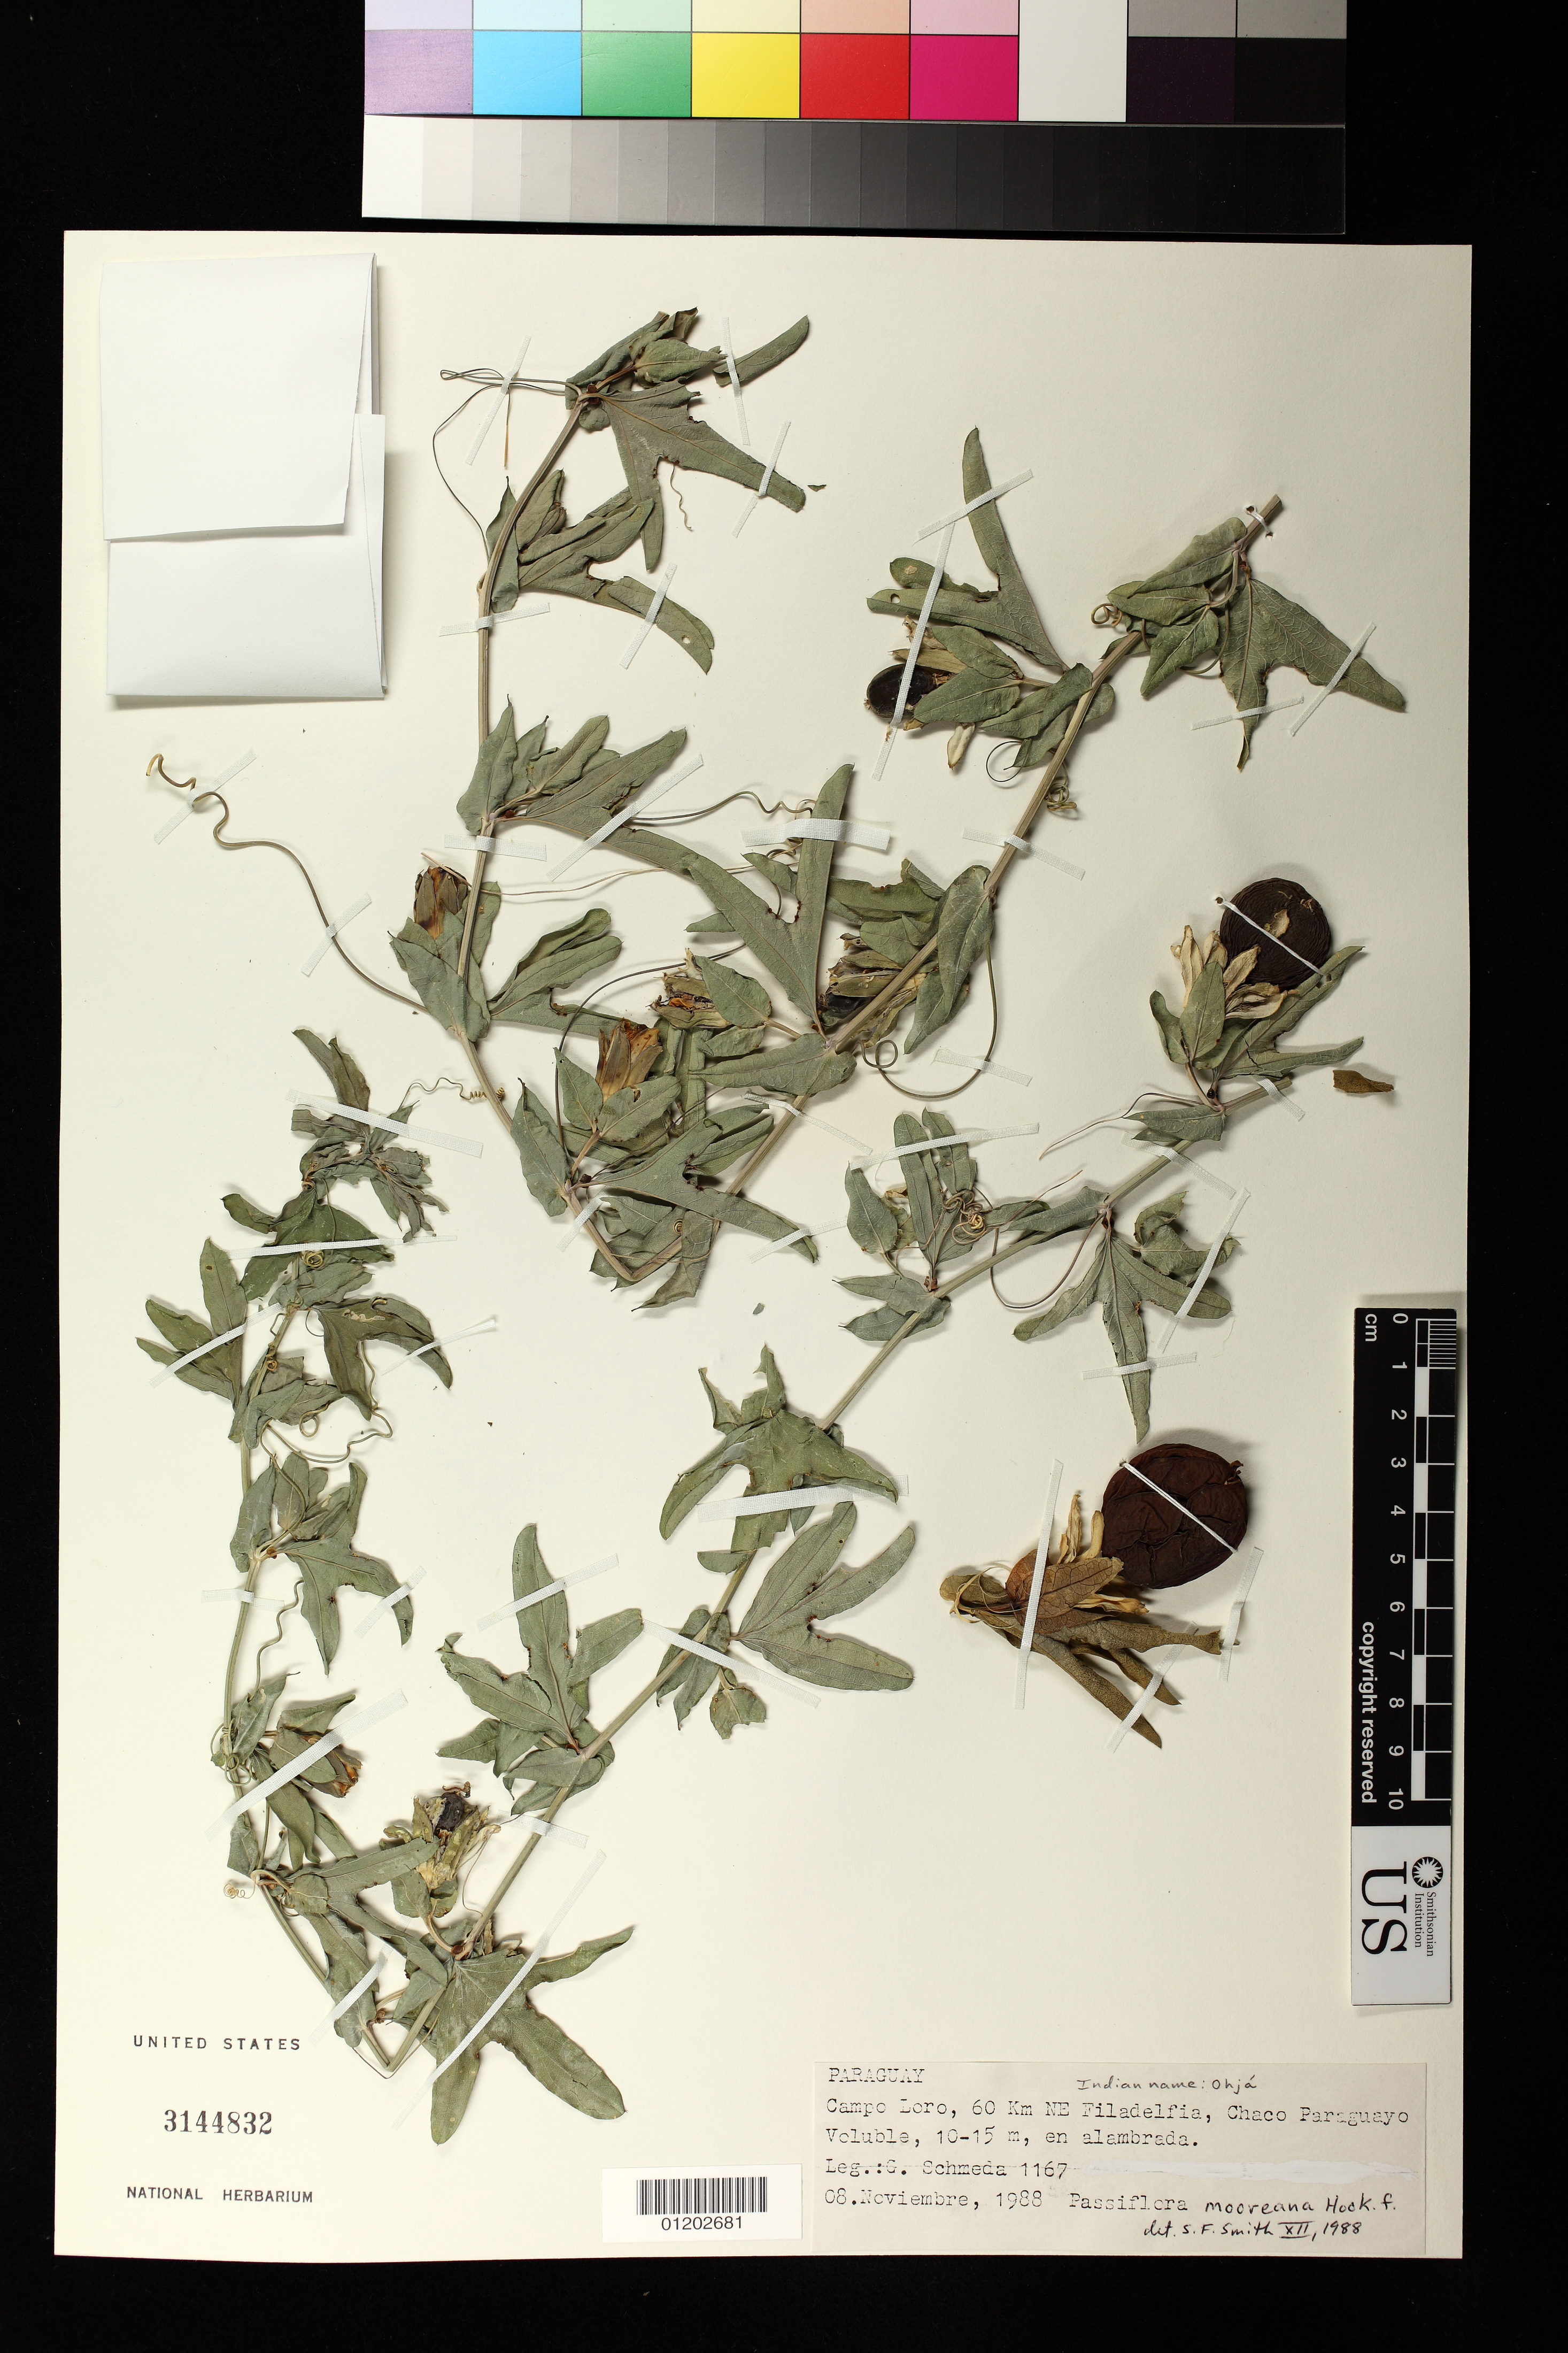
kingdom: Plantae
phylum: Tracheophyta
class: Magnoliopsida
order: Malpighiales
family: Passifloraceae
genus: Passiflora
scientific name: Passiflora mooreana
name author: Hook. f.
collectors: G. Schmeda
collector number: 1167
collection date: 1988-11-08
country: Paraguay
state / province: Boquerón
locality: Campo Loro, 60 Km NE Filadelfia Chaco Paraguayo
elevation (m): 10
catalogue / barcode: US 3144832